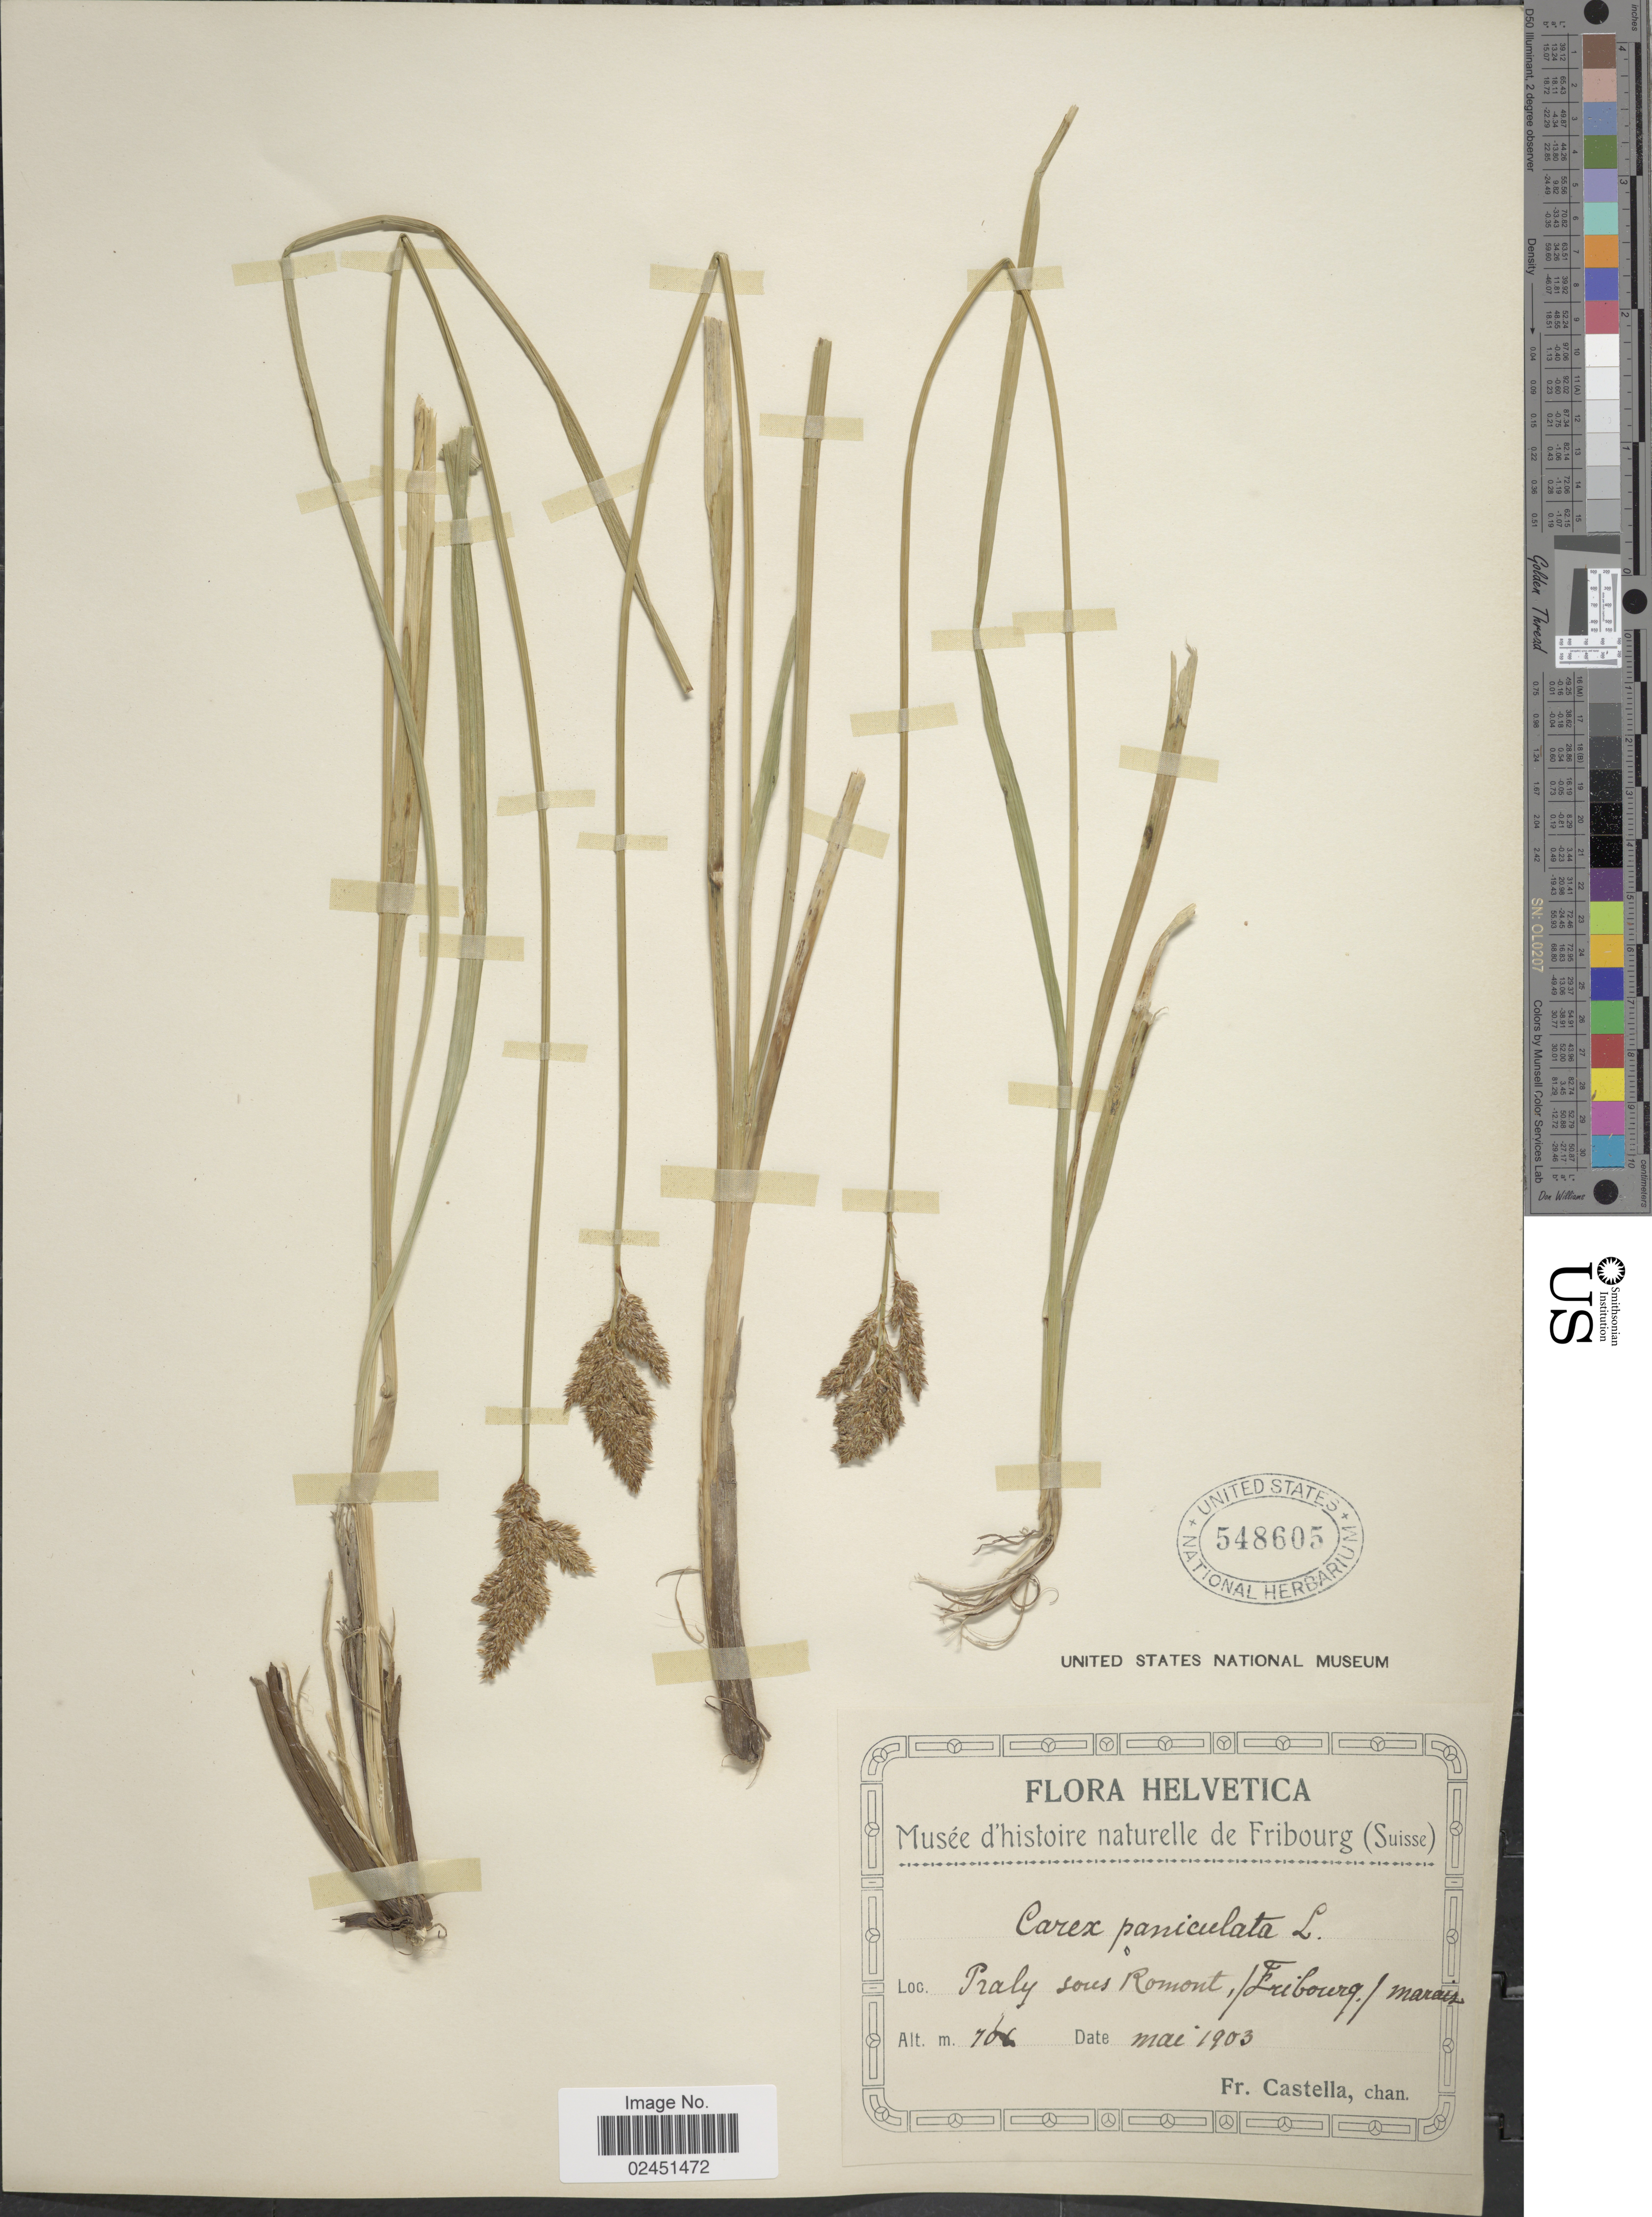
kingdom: Plantae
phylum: Tracheophyta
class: Liliopsida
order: Poales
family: Cyperaceae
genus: Carex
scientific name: Carex paniculata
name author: L.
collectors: Fr. Castella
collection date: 1903-05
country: Switzerland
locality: Helvetica, Praly sous Romont, (Fribourg), marais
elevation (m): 706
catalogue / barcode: US 548605